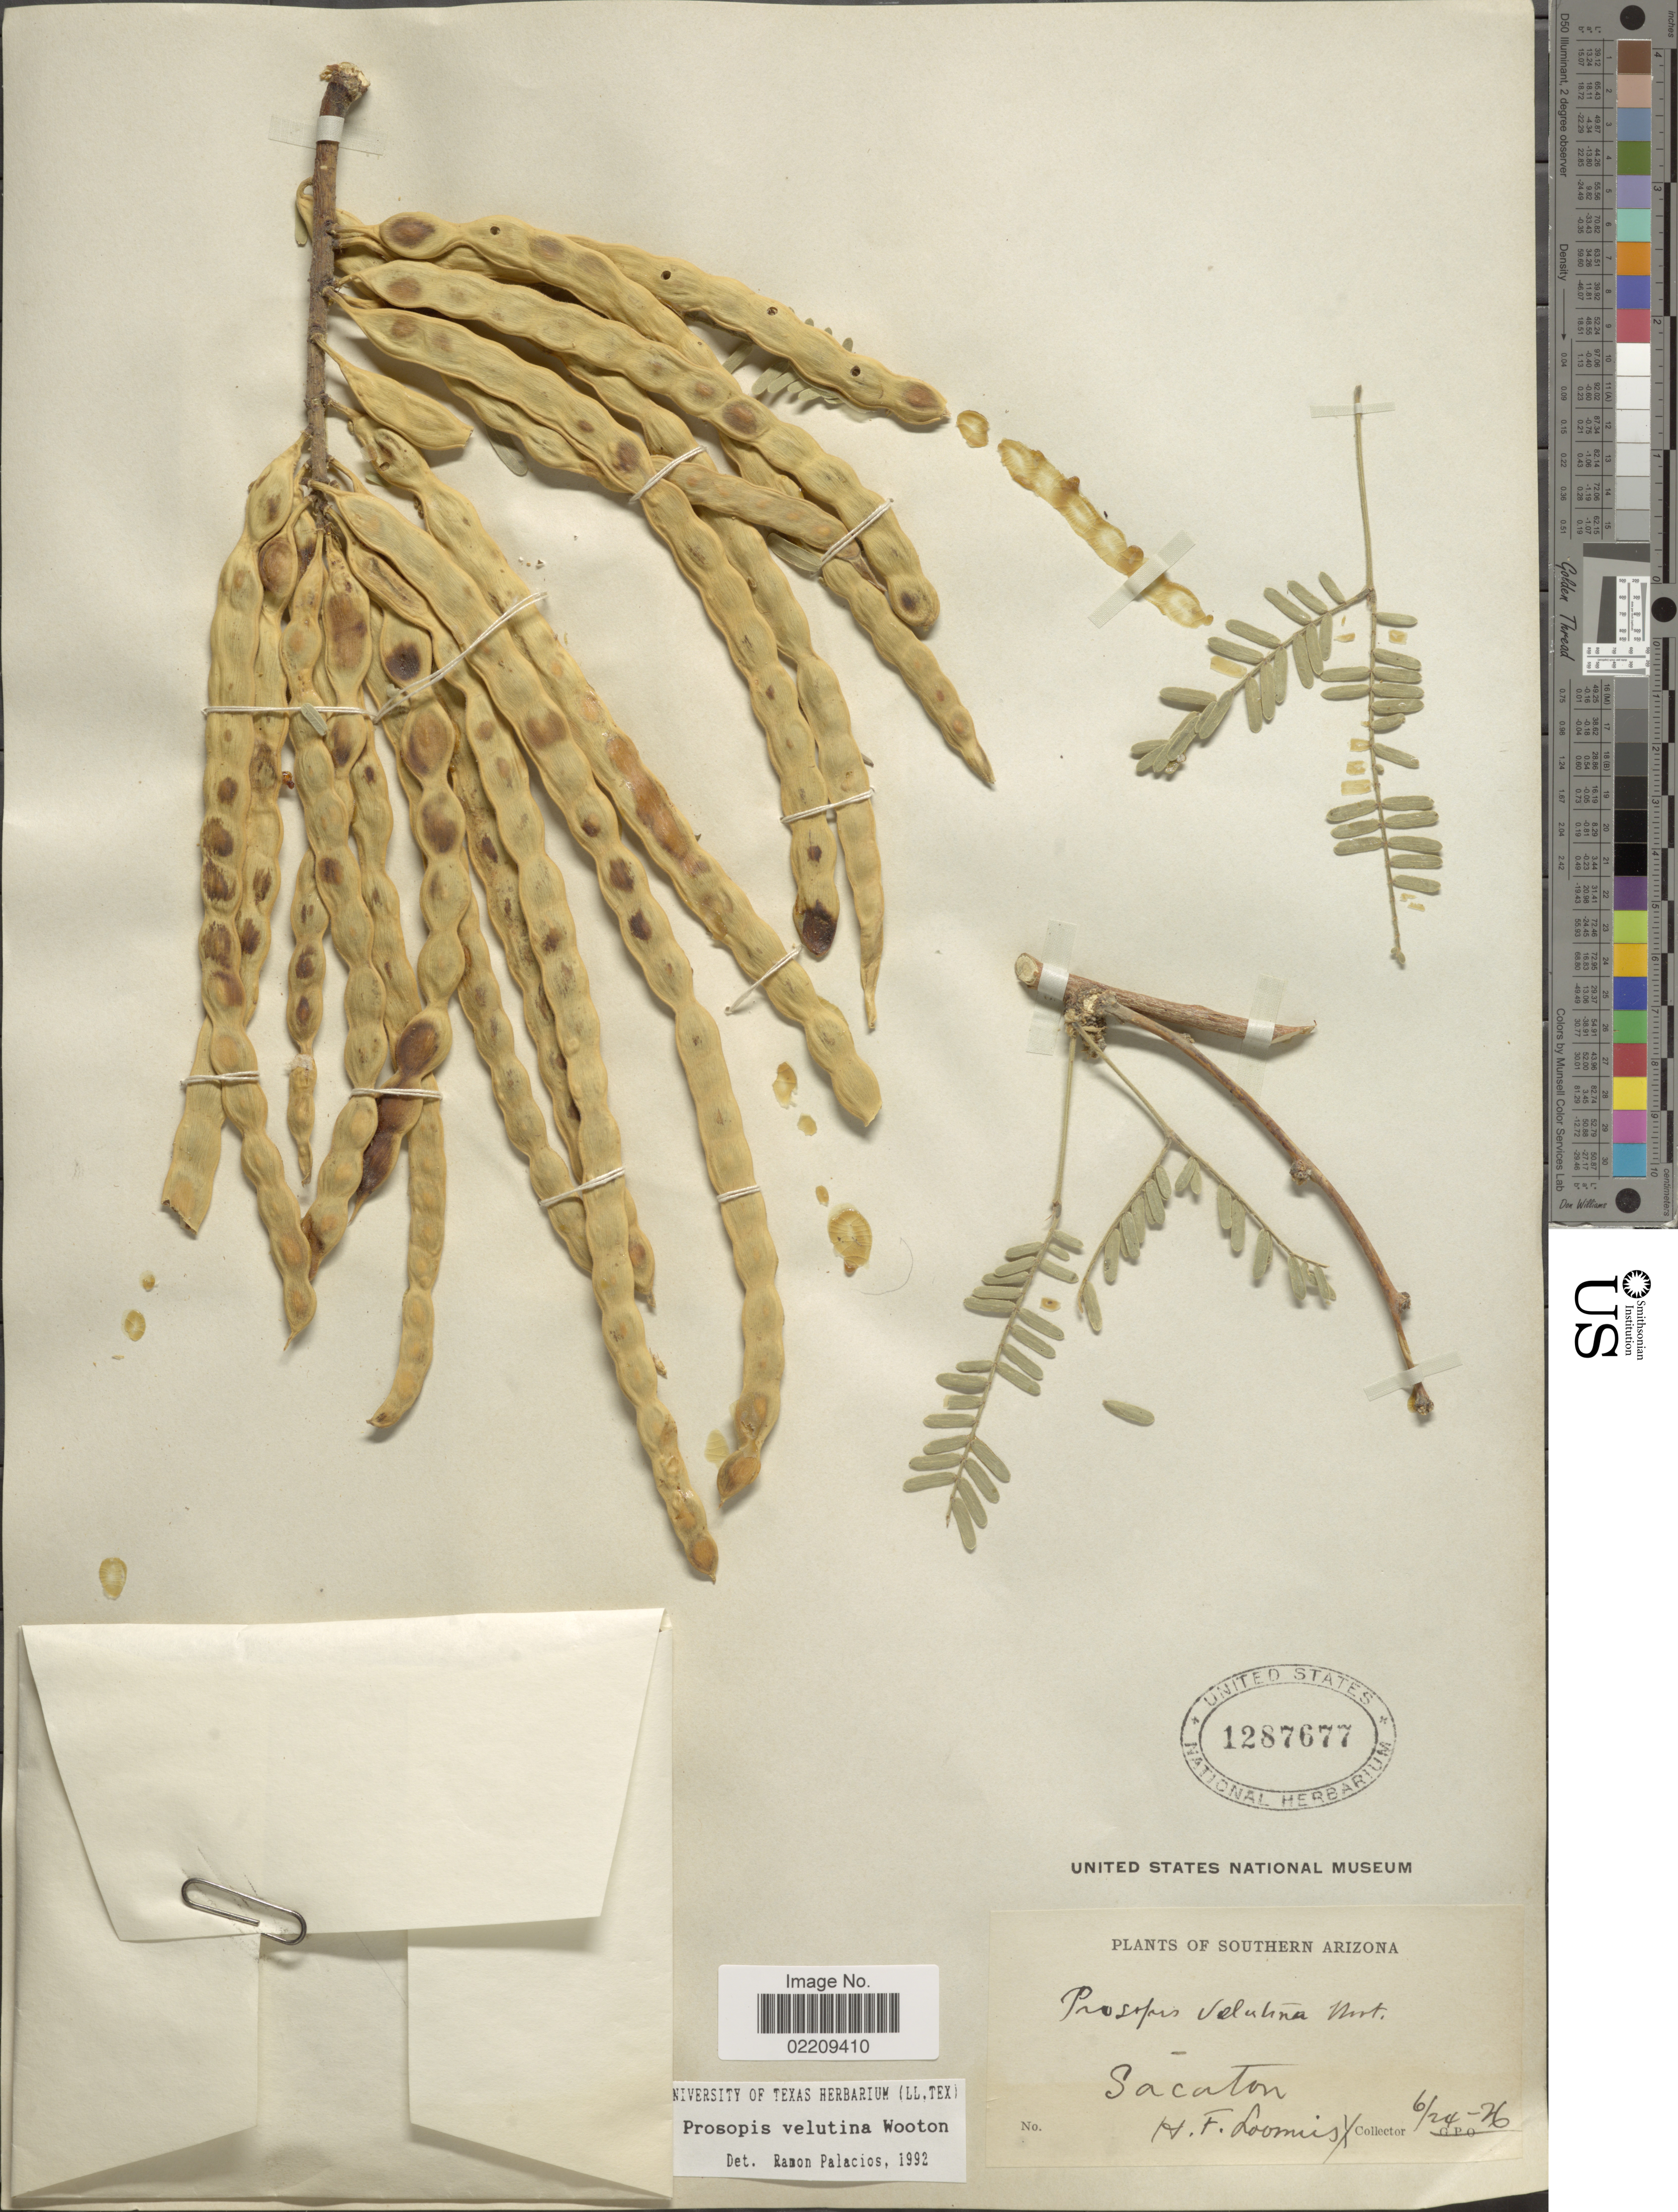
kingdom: Plantae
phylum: Tracheophyta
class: Magnoliopsida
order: Fabales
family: Fabaceae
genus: Neltuma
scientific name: Neltuma velutina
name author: (Wooton) Britton & Rose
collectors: H. F. Loomis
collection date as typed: Transcribed d/m/y: 24/6/36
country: United States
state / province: Arizona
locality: Southern Arizona, Sacaton.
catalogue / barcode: US 1287677